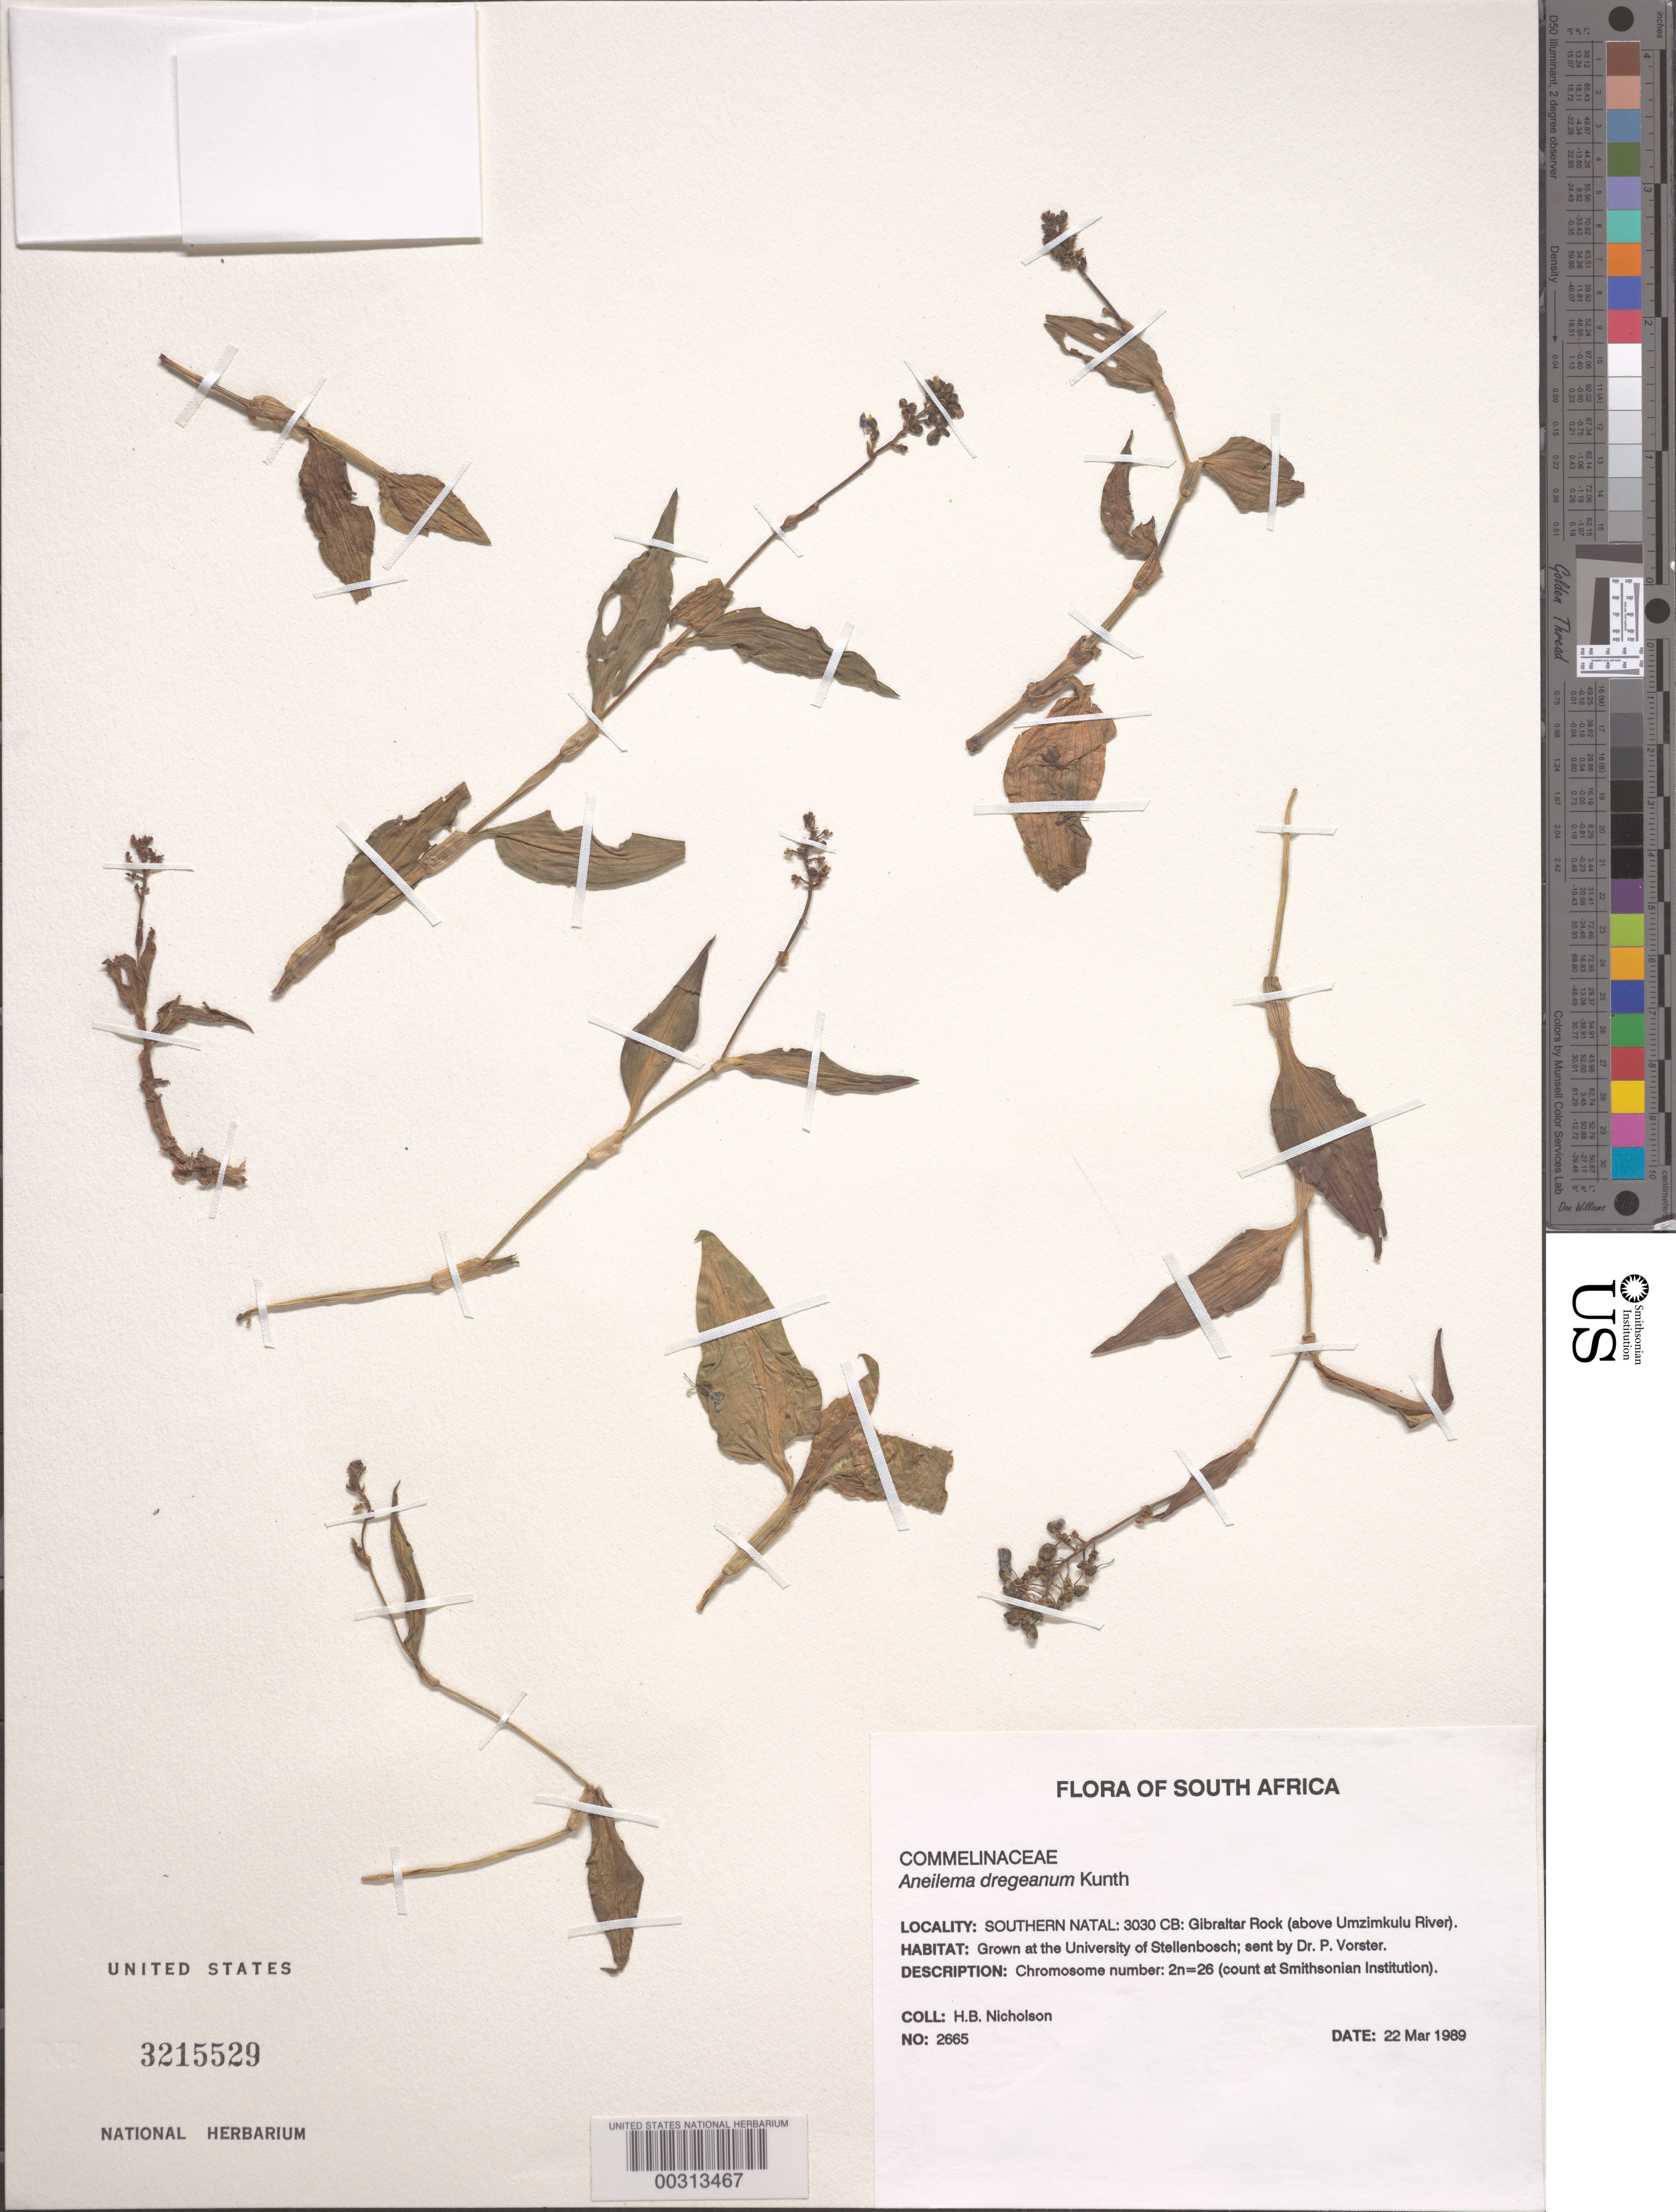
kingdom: Plantae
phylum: Tracheophyta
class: Liliopsida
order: Commelinales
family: Commelinaceae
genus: Aneilema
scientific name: Aneilema dregeanum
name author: Kunth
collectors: H. Nicholson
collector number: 2665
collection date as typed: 22 Mar 1989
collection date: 1989-03-22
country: South Africa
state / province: KwaZulu-Natal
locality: Gibraltar rock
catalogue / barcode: US 3215529